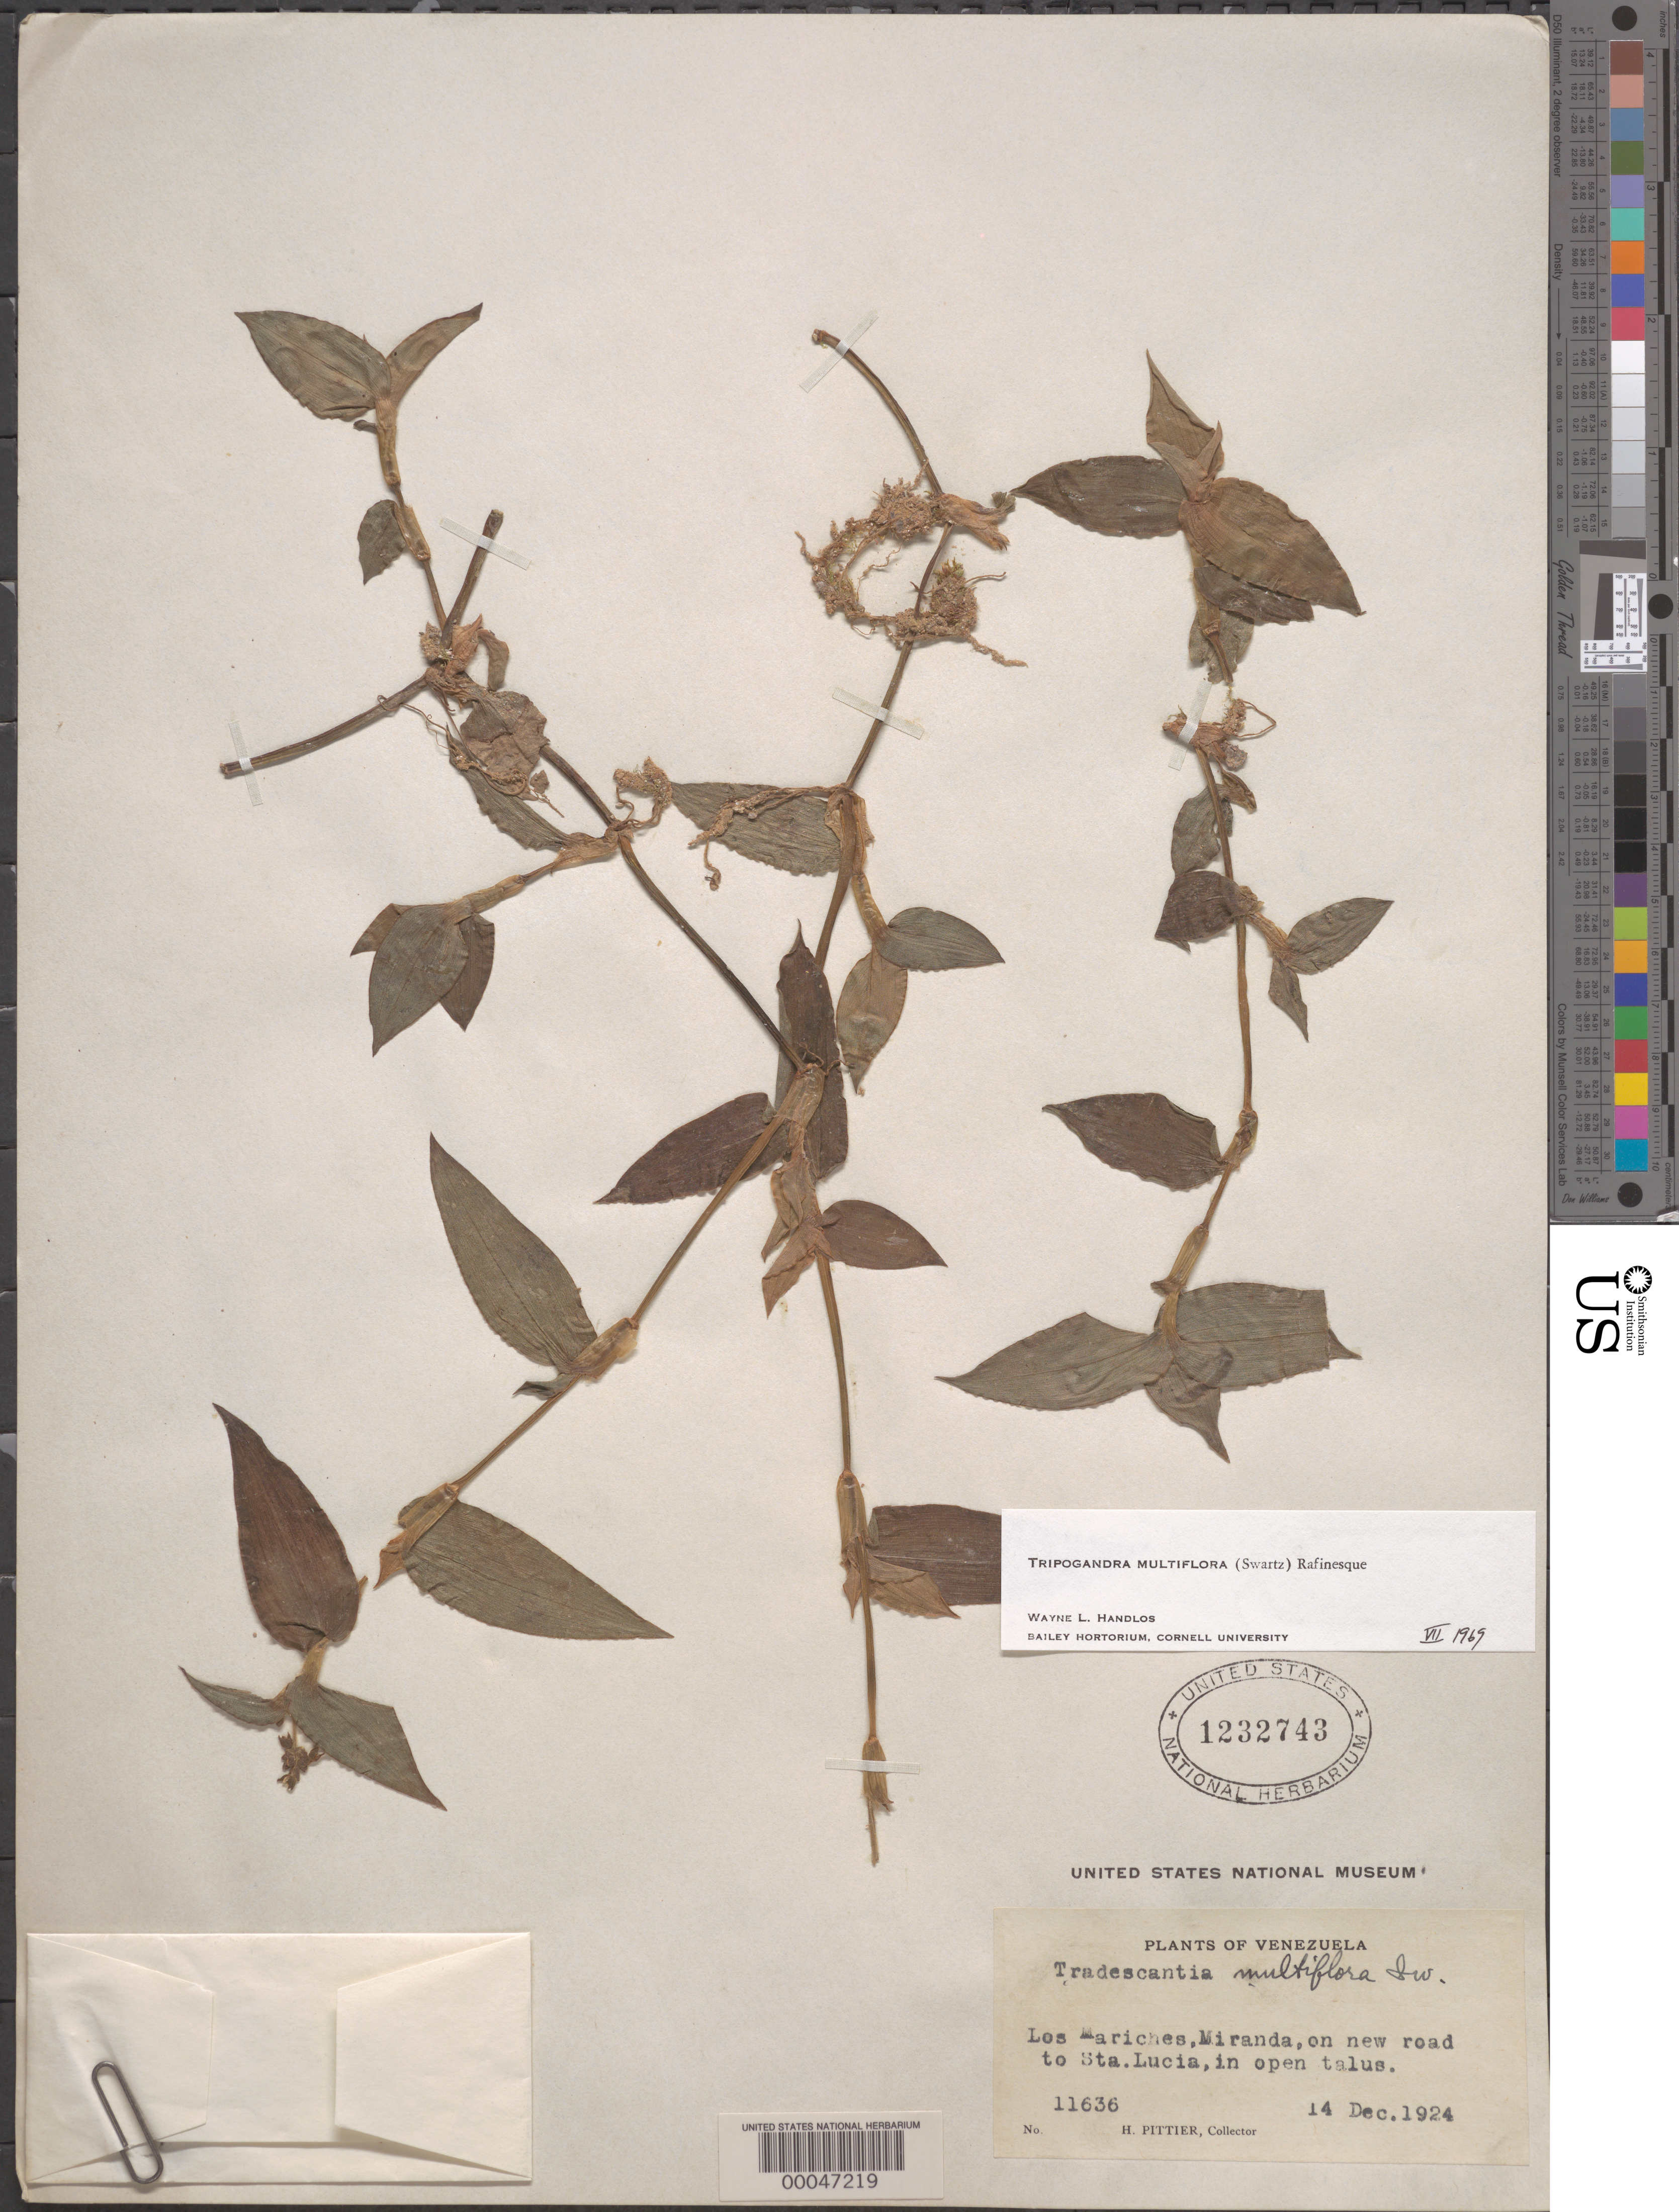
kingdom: Plantae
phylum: Tracheophyta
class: Liliopsida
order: Commelinales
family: Commelinaceae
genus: Tripogandra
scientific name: Tripogandra multiflora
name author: (Sw.) Raf.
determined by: Handlos, W. L.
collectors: H. F. Pittier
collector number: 11636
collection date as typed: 14 Dec 1924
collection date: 1924-12-14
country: Venezuela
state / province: Miranda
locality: Towards santa lucia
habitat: Open talus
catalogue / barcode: US 1232743